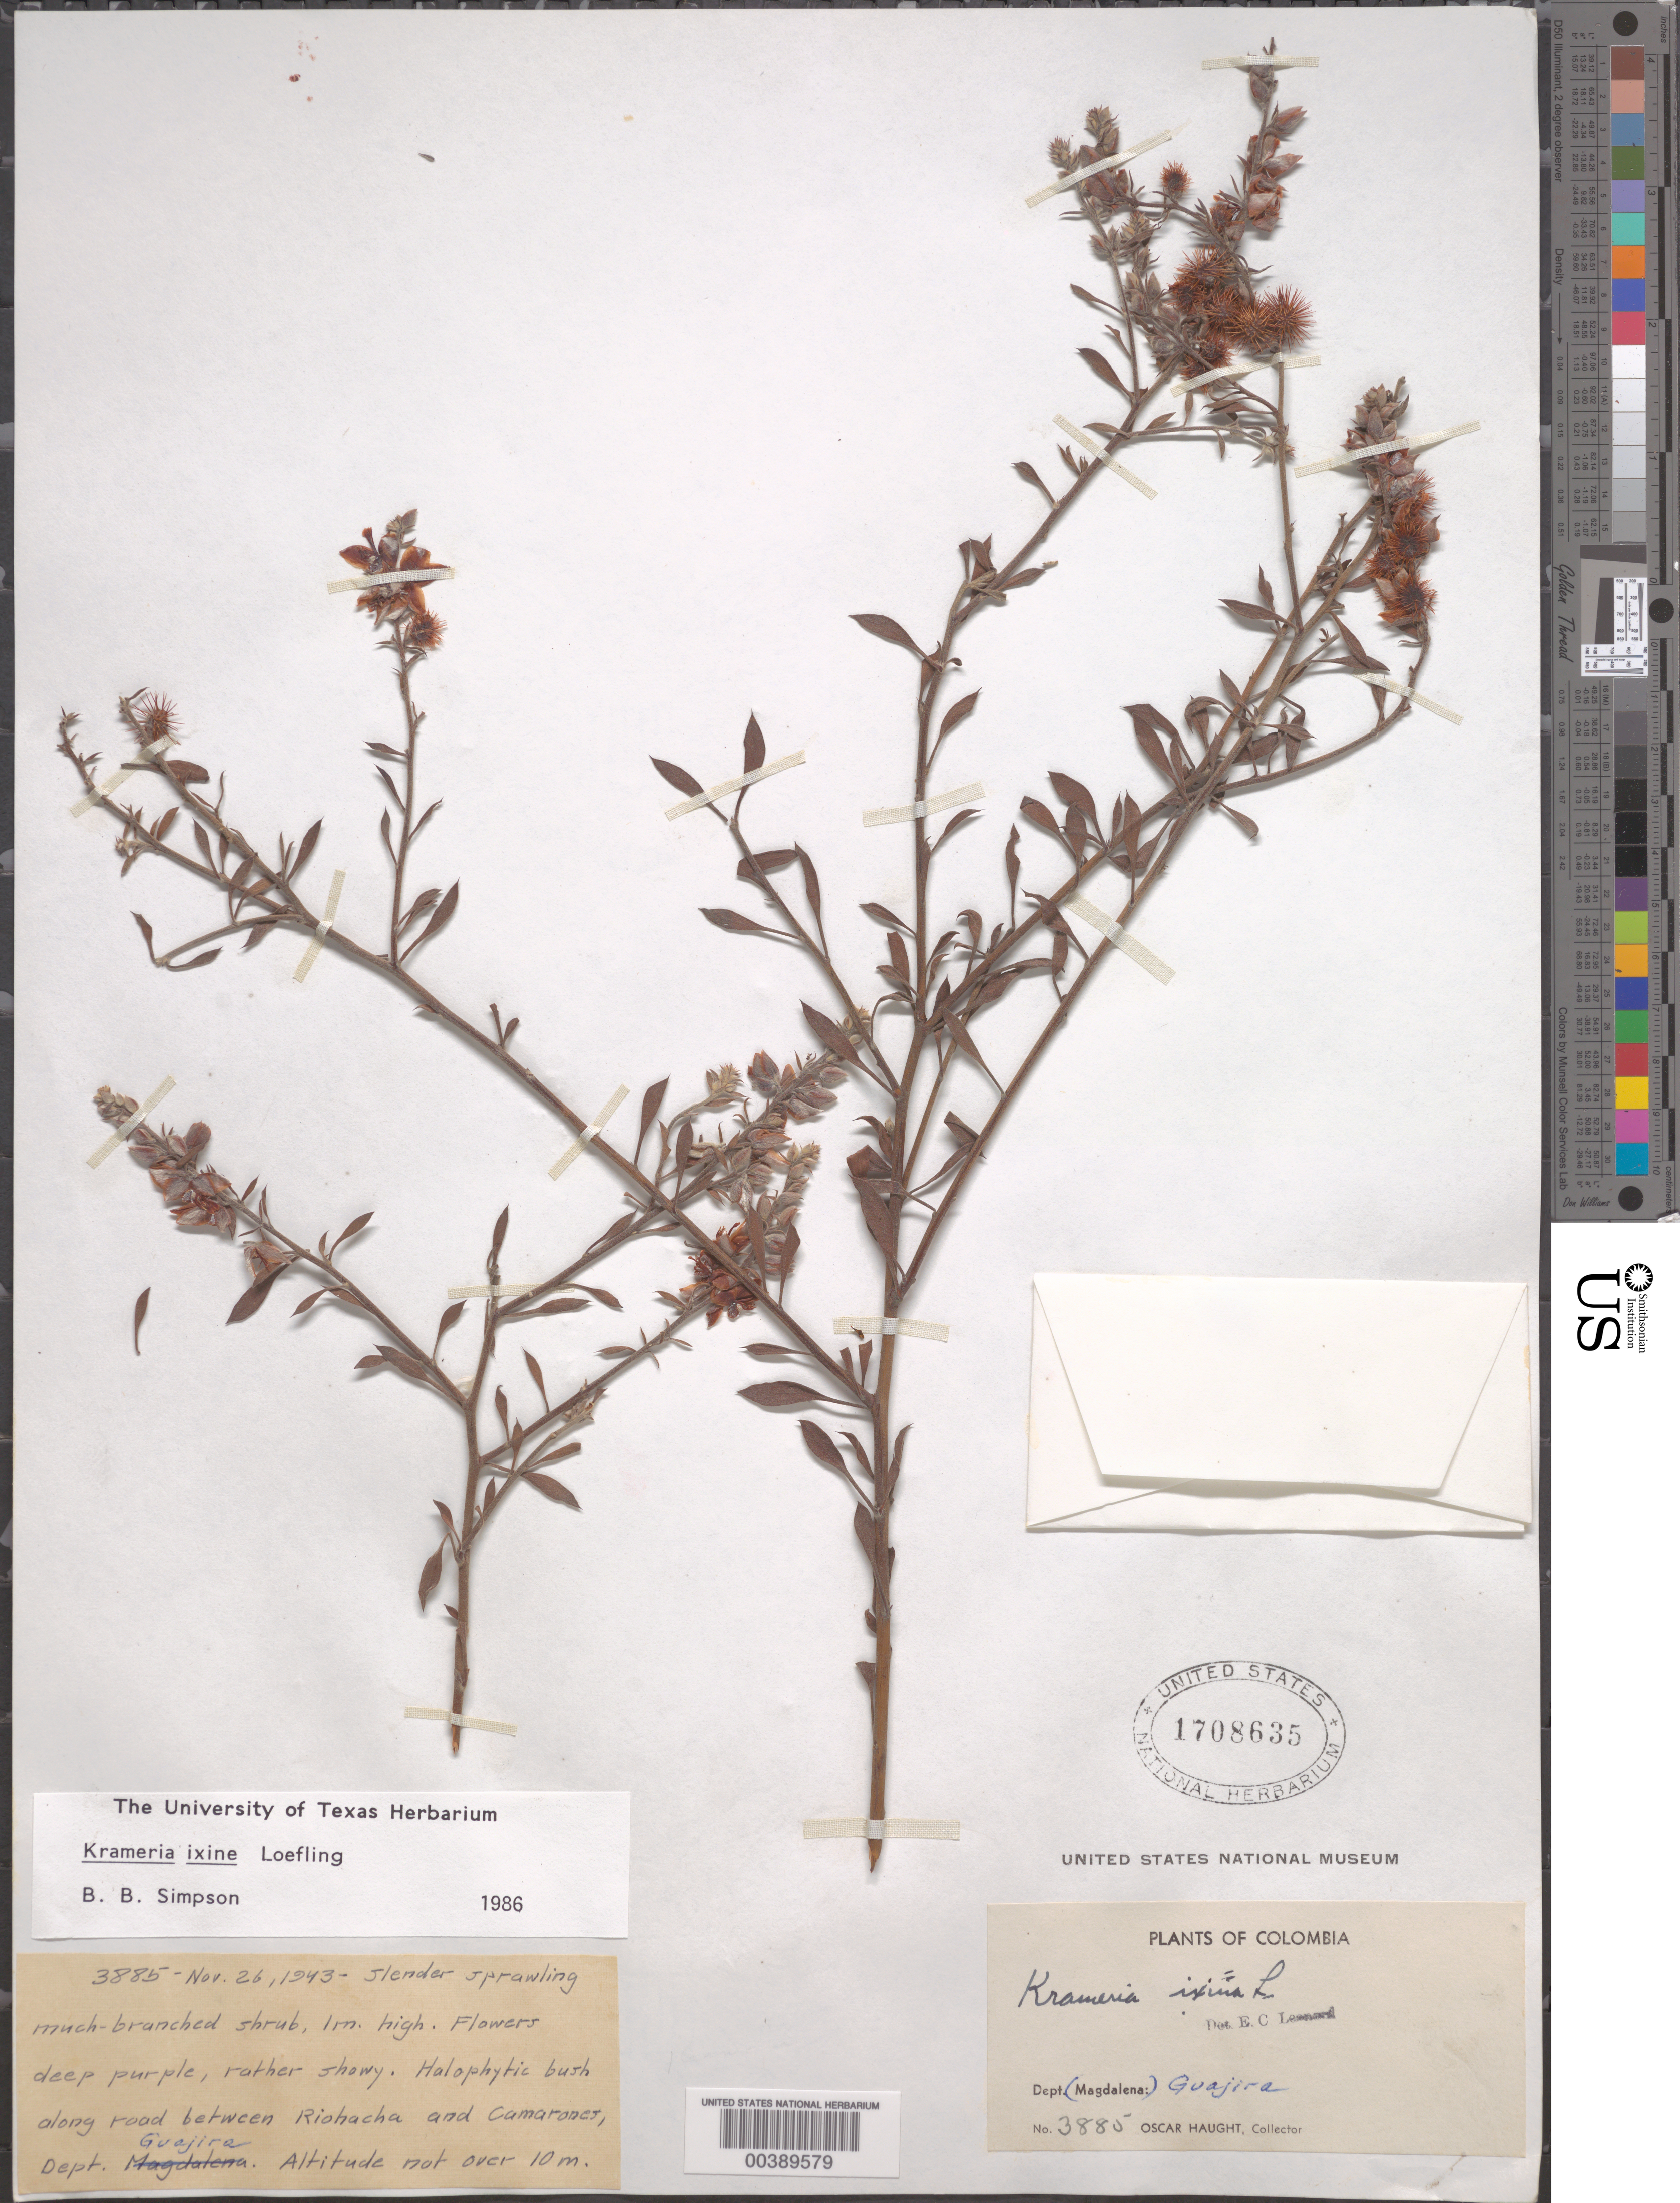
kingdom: Plantae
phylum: Tracheophyta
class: Magnoliopsida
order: Zygophyllales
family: Krameriaceae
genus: Krameria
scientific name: Krameria ixine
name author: L.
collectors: O. L. Haught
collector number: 3885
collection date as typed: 26 Nov 1943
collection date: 1943-11-26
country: Colombia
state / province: La Guajira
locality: Road between Rio Hacha and Camarones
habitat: Along road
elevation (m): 10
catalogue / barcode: US 1708635